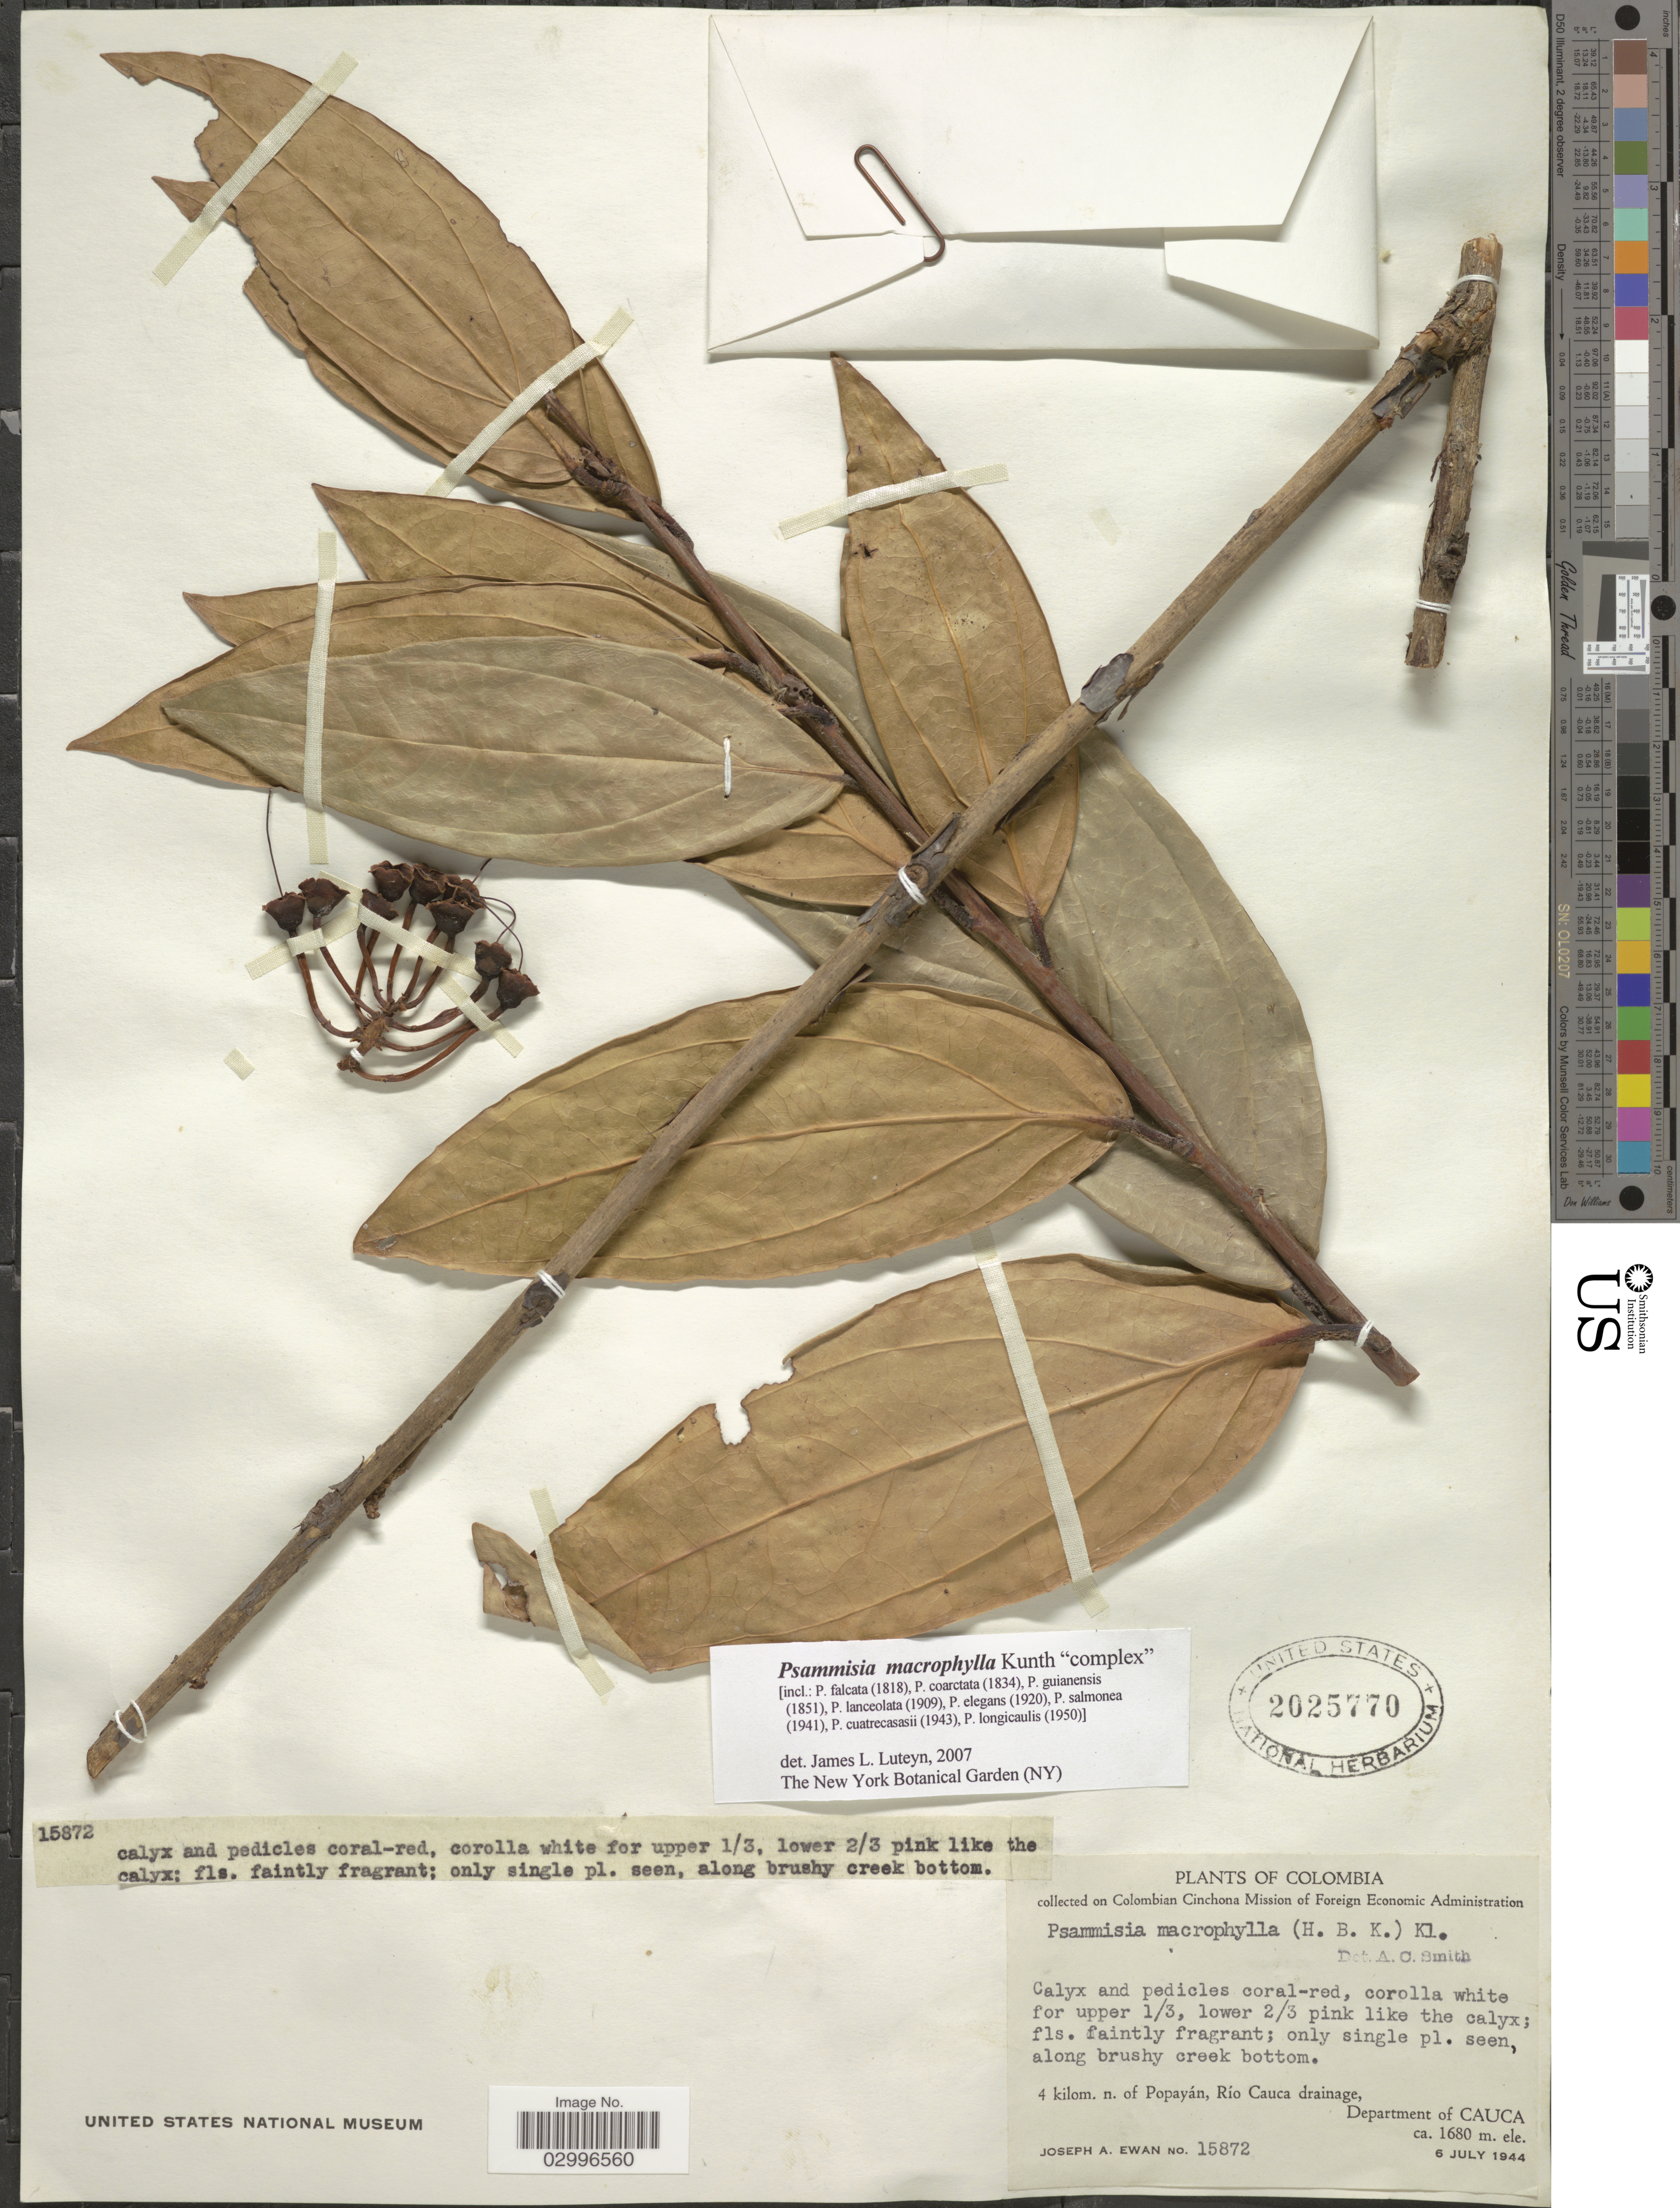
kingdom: Plantae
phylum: Tracheophyta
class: Magnoliopsida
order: Ericales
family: Ericaceae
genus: Psammisia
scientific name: Psammisia macrophylla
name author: (Kunth) Klotzsch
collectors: J. A. Ewan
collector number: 15872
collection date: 1944-07-06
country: Colombia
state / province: Cauca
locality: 4 kilom. n. of Popayán, Río Cauca drainage, Department of Cauca.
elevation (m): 1680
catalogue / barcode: US 2025770